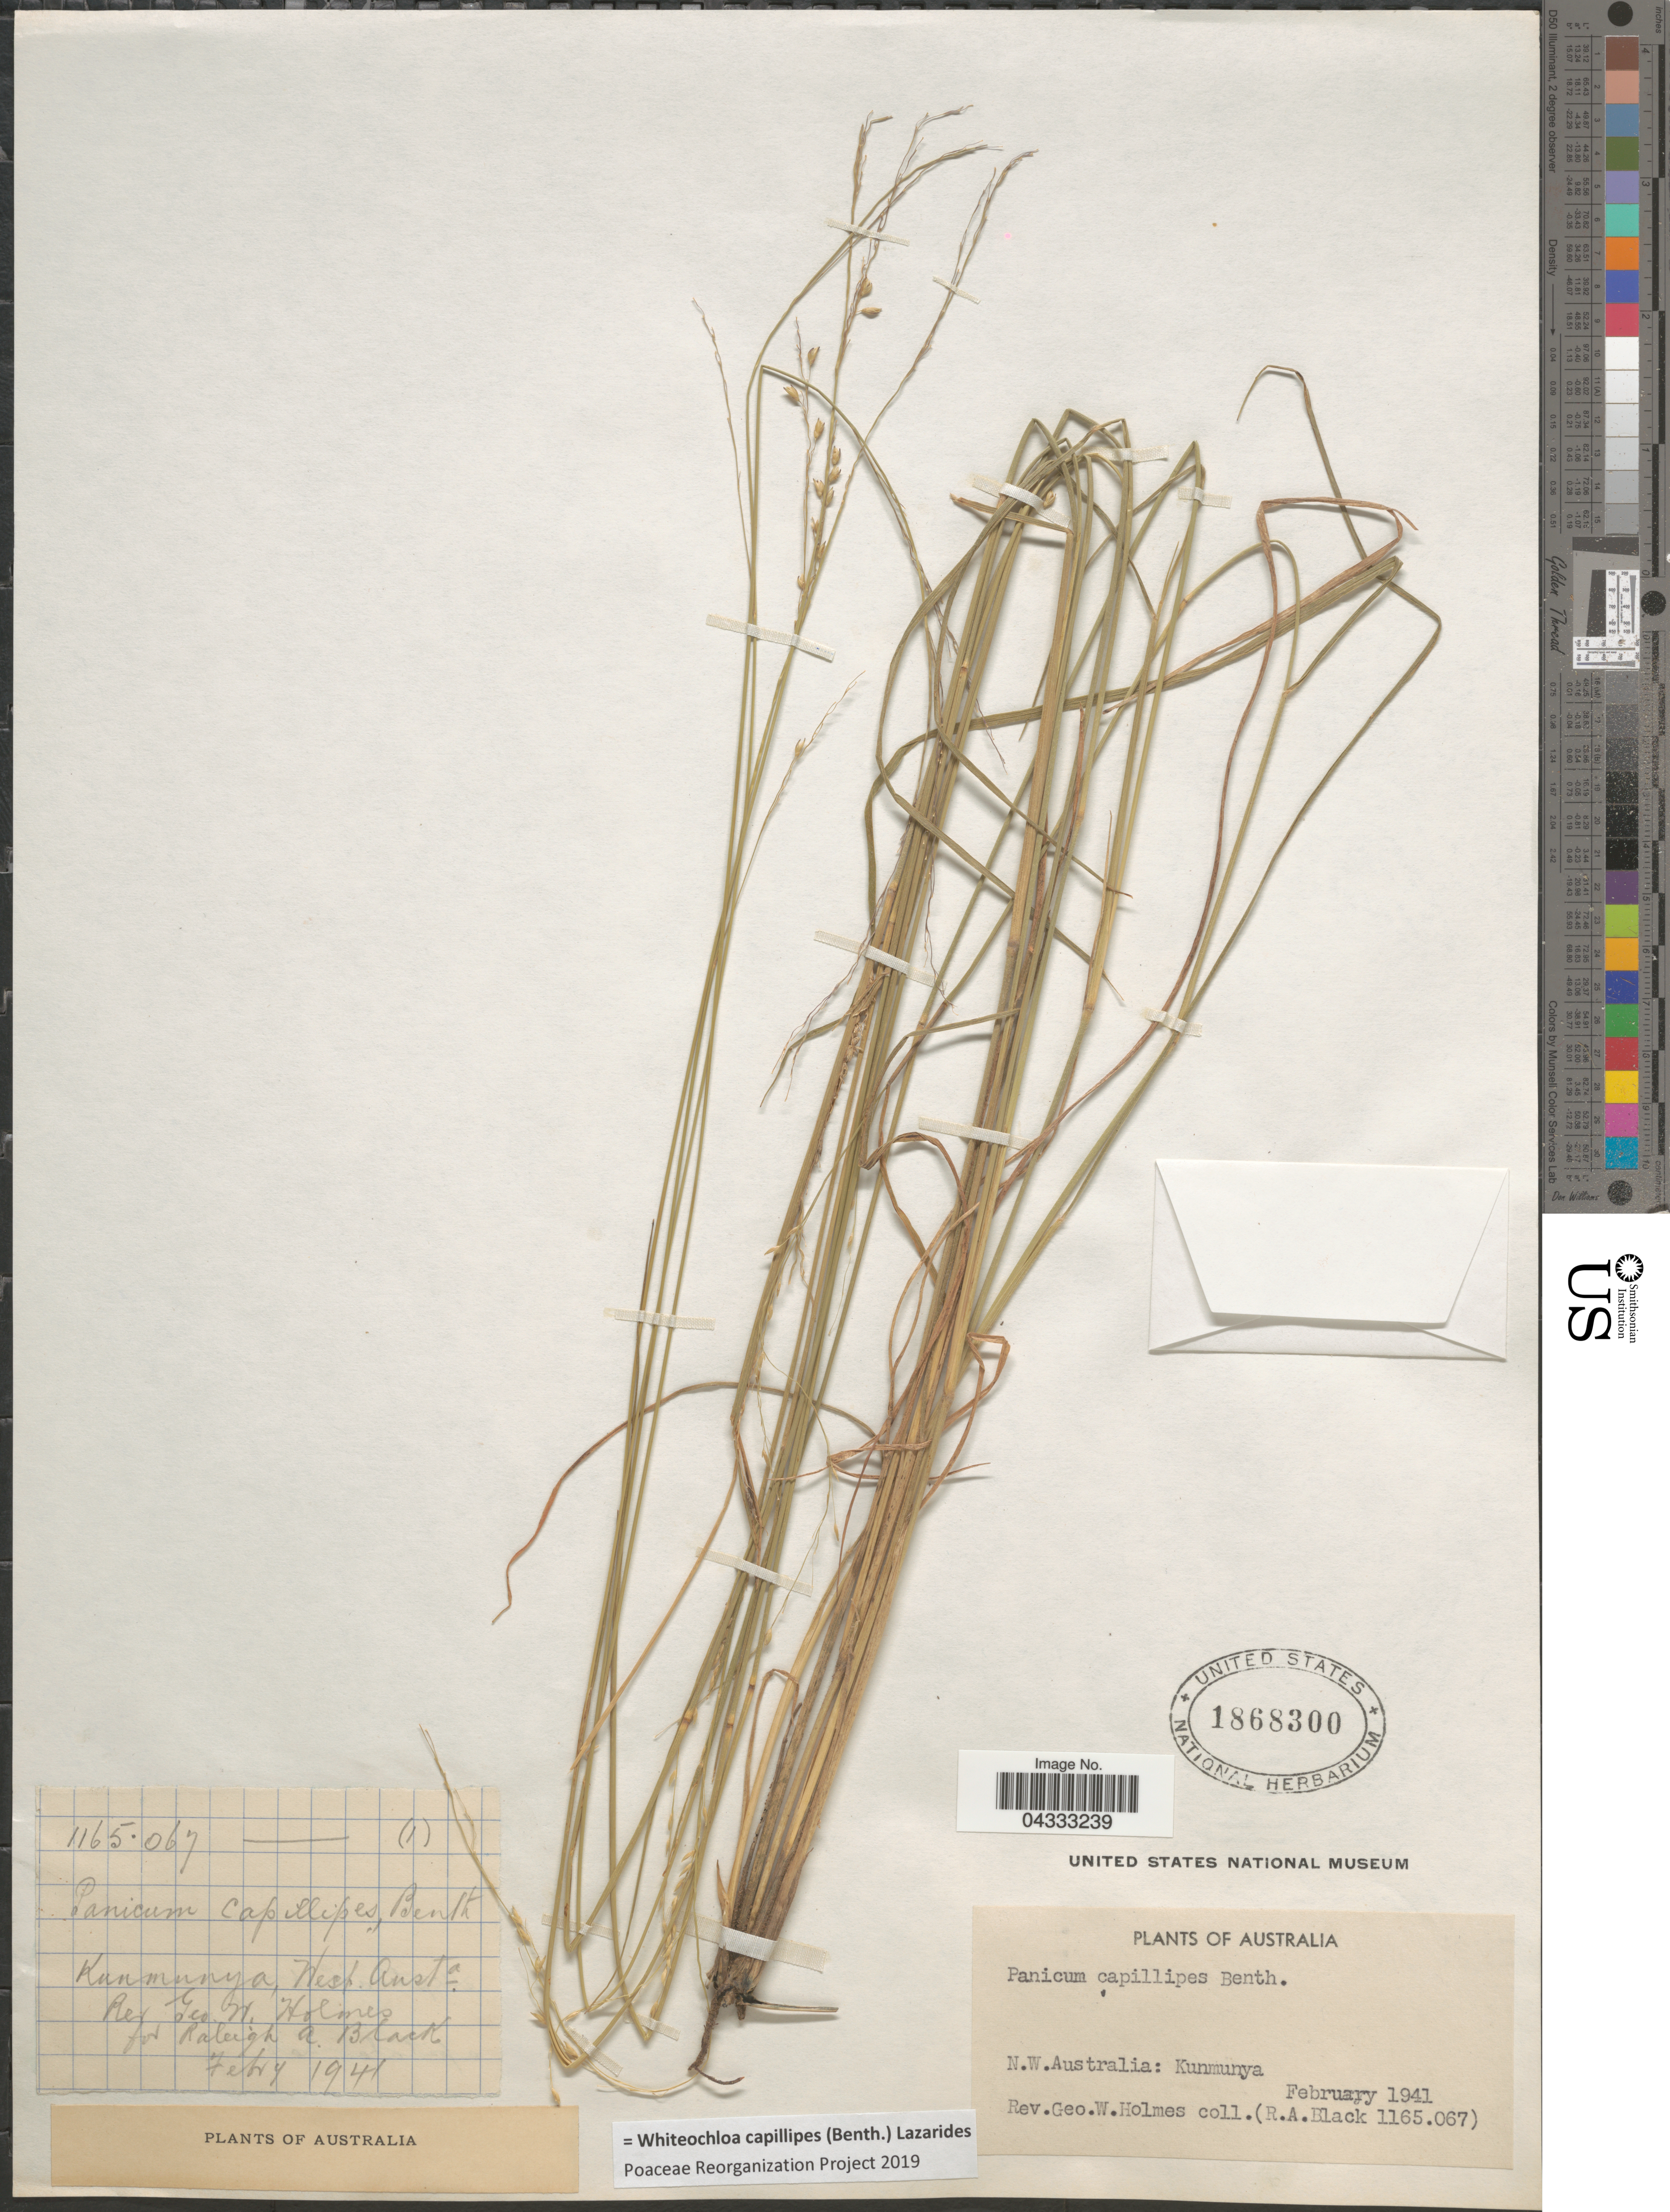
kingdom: Plantae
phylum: Tracheophyta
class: Liliopsida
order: Poales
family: Poaceae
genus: Whiteochloa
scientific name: Whiteochloa capillipes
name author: (Benth.) Lazarides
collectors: G. Holmes & R. A. Black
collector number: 1165.067(1)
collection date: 1941-02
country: Australia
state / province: Western Australia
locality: Kunmunya, West. Austa. N.W. Australia.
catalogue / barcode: US 1868300